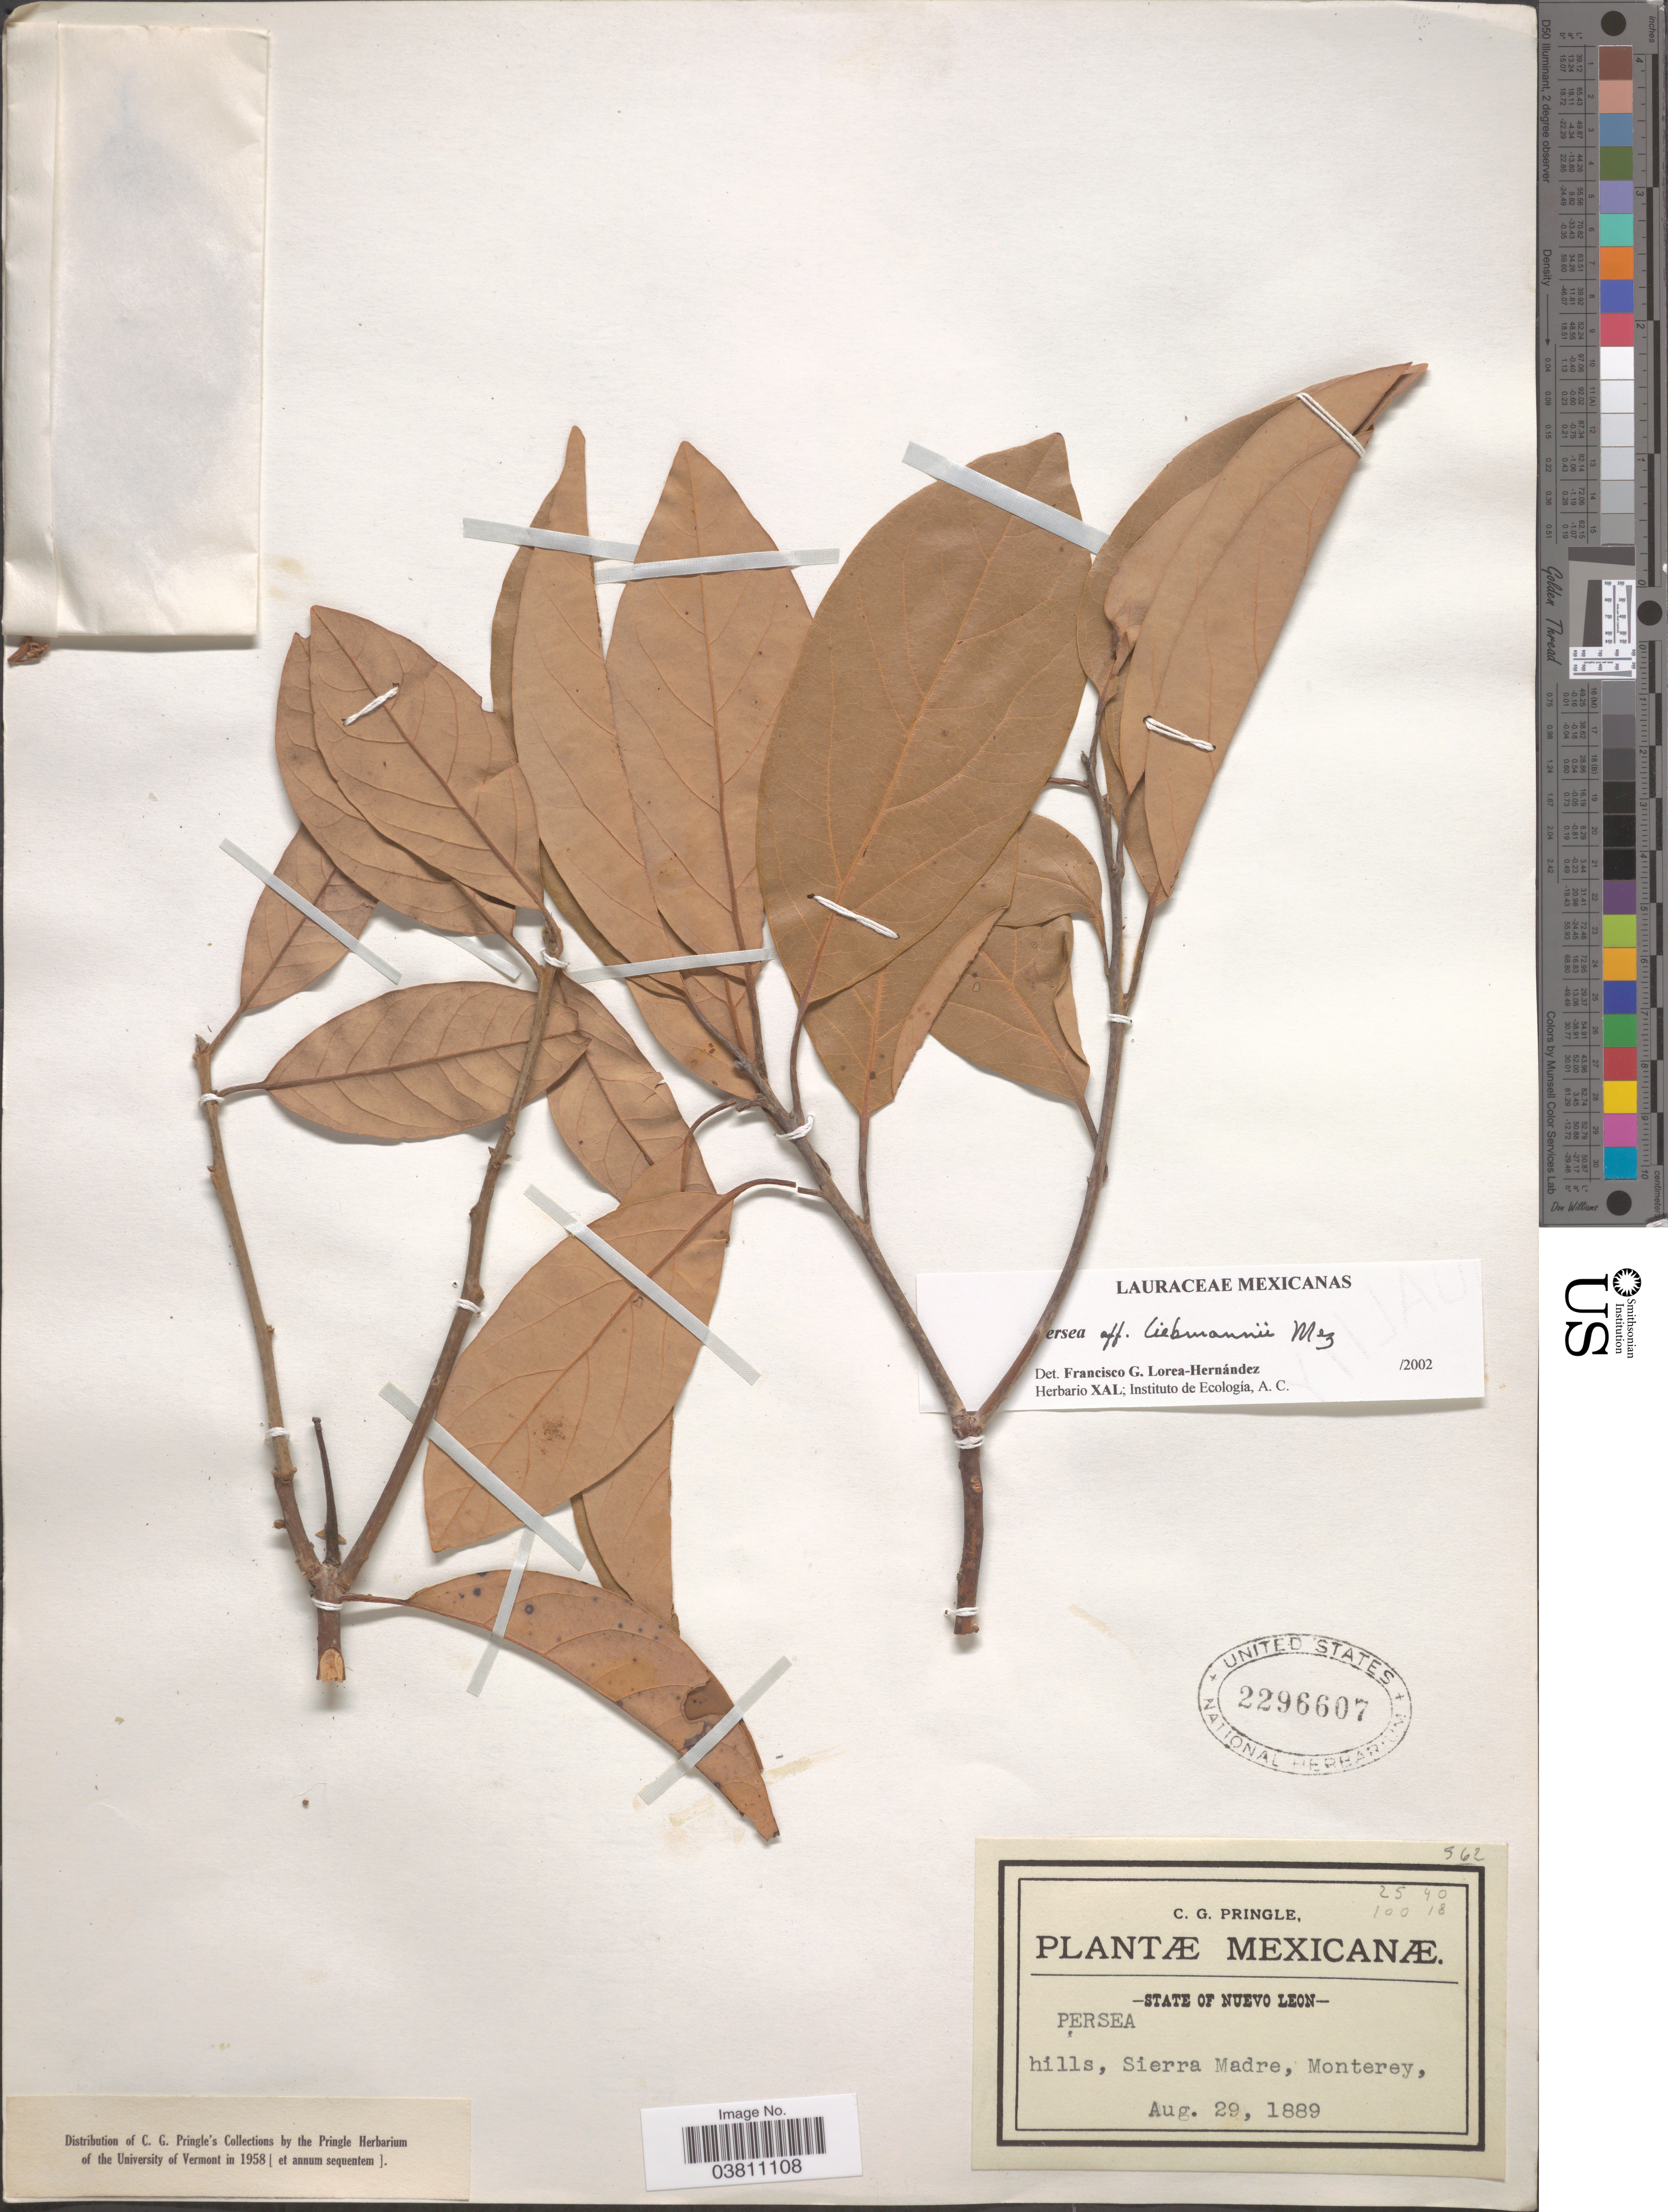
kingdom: Plantae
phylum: Tracheophyta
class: Magnoliopsida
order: Laurales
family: Lauraceae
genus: Persea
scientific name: Persea liebmannii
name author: Mez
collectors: C. G. Pringle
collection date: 1889-08-29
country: Mexico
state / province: Nuevo León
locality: Sierra Madre, Monterey.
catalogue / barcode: US 2296607